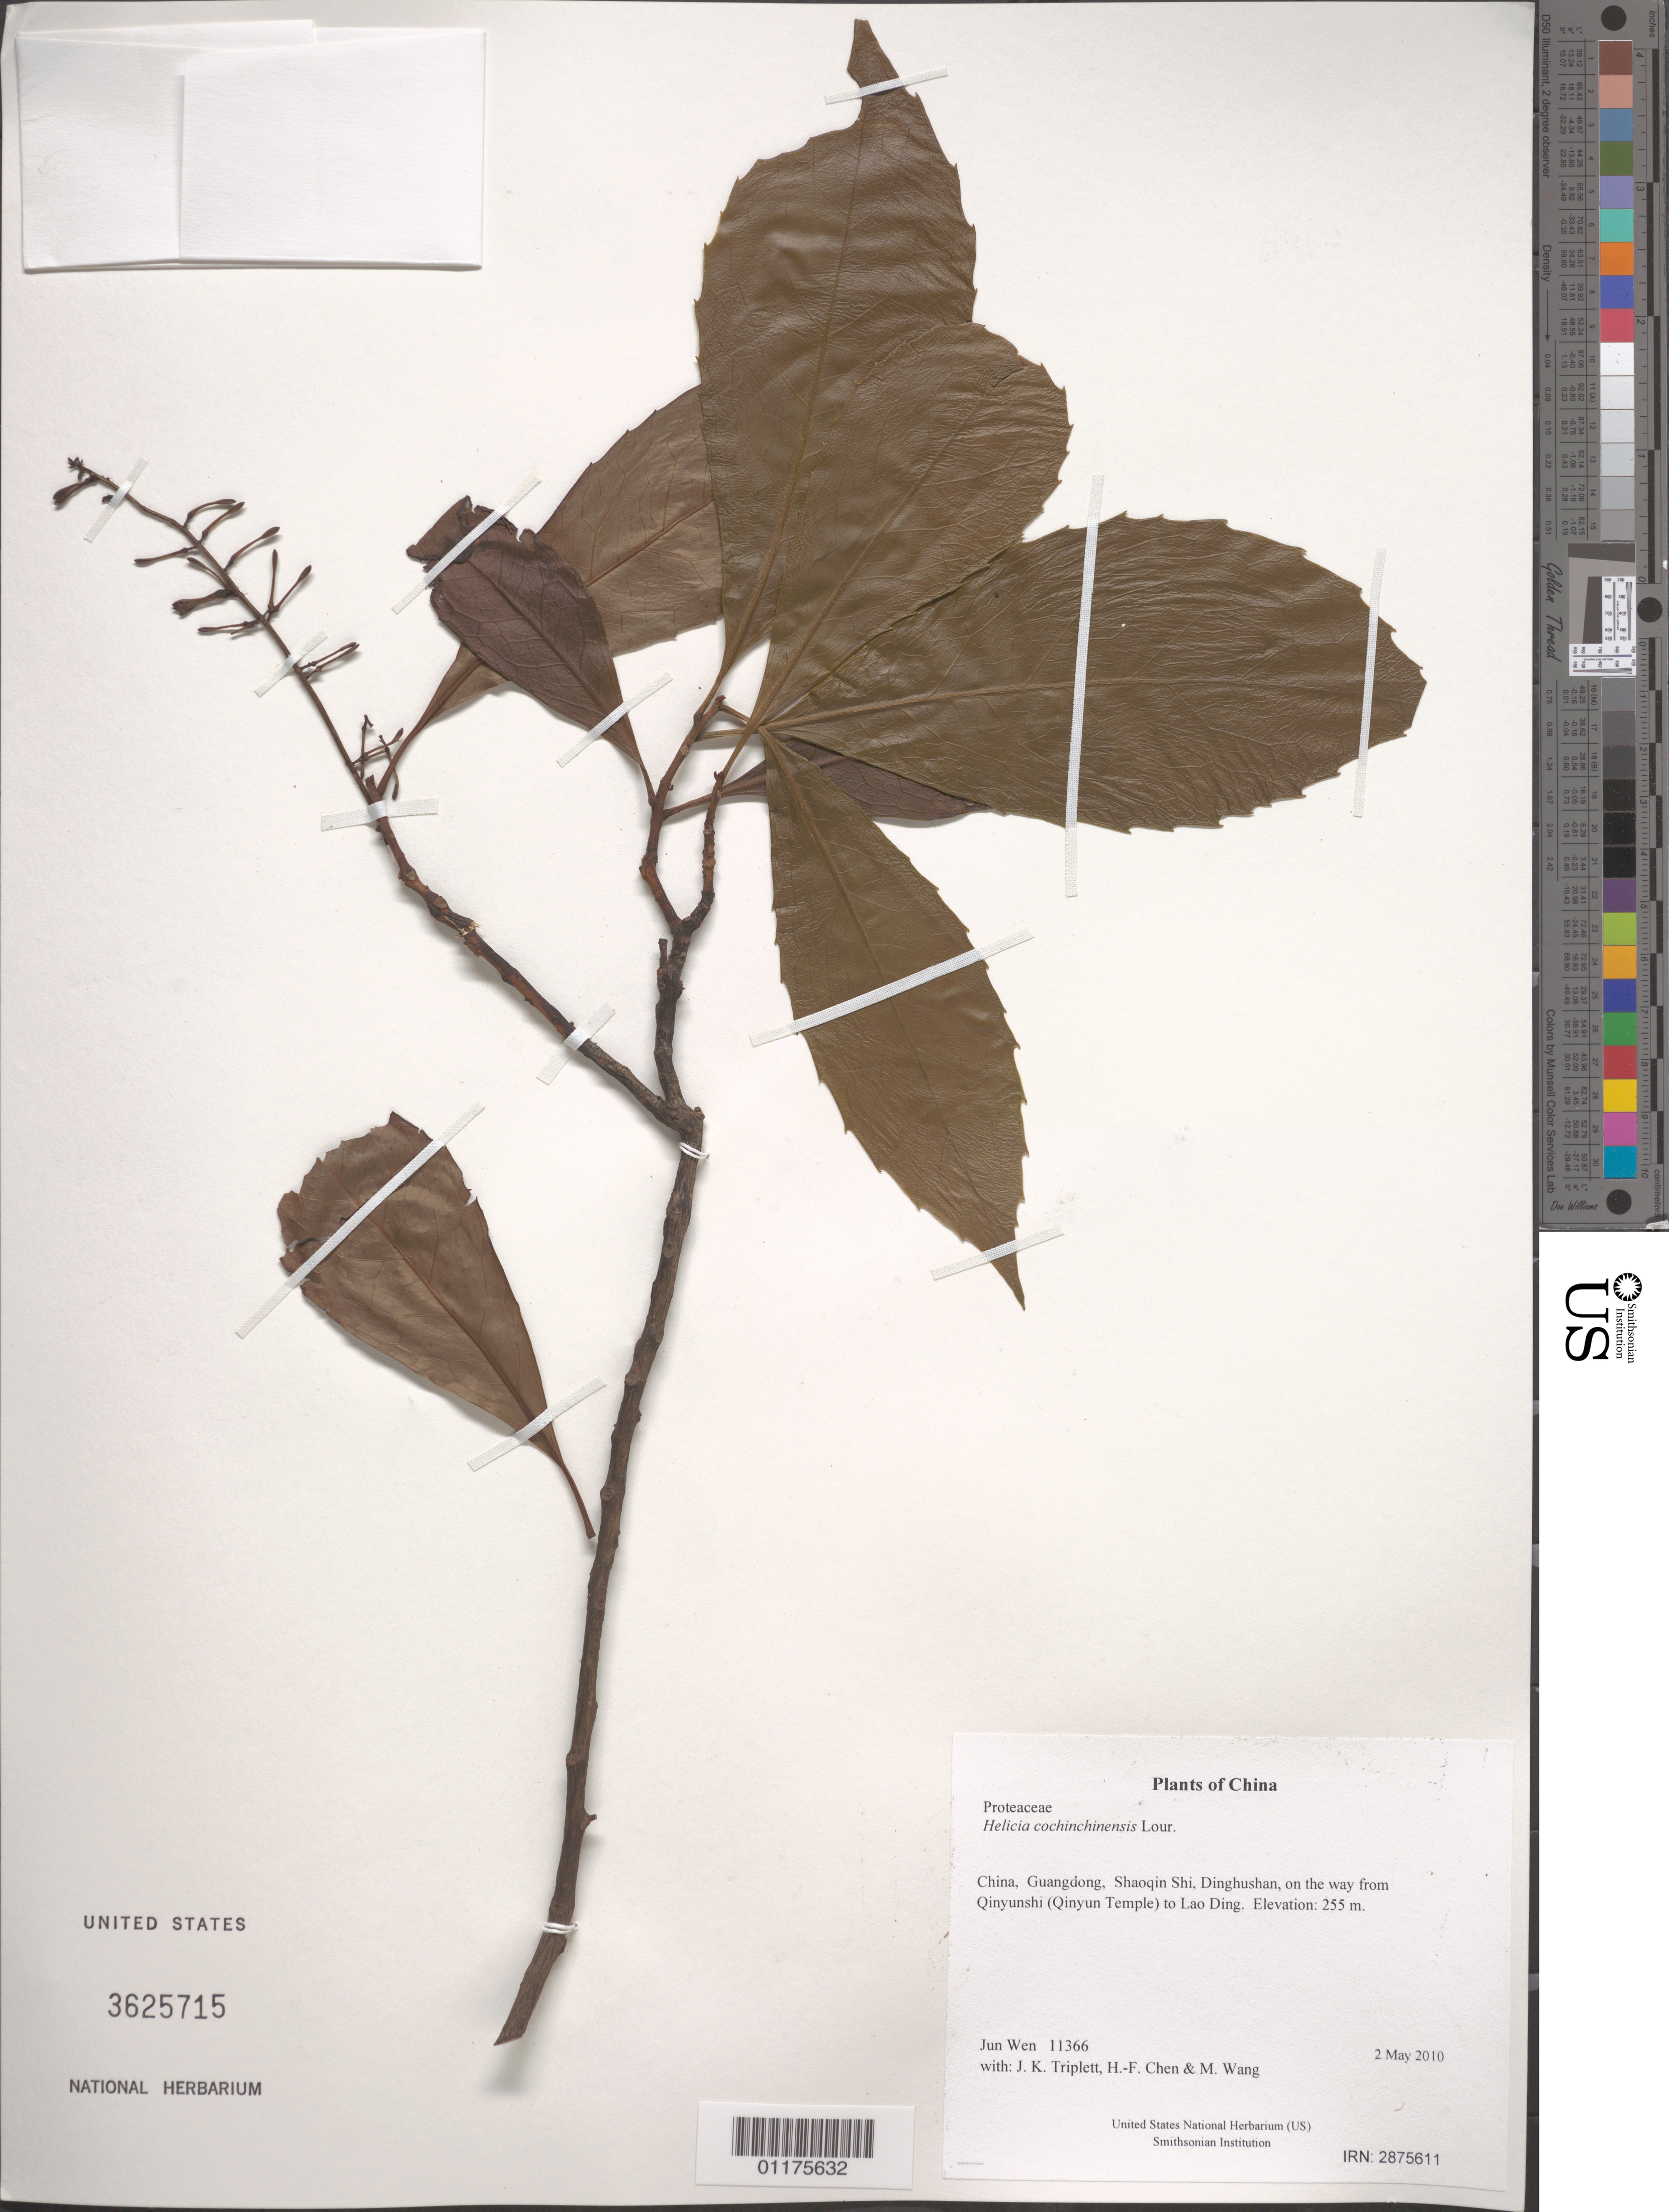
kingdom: Plantae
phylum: Tracheophyta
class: Magnoliopsida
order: Proteales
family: Proteaceae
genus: Helicia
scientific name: Helicia cochinchinensis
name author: Lour.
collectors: J. Wen, J. K. Triplett, H.-F. Chen & M. Wang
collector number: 11366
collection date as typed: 2 May 2010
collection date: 2010-05-02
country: China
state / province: Guangdong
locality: Shaoqin Shi, Dinghushan, on the way from Qinyunshi (Qinyun Temple) to Lao Ding.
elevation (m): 255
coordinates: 23 09.575 N, 112 31.817 E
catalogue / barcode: US 3625715